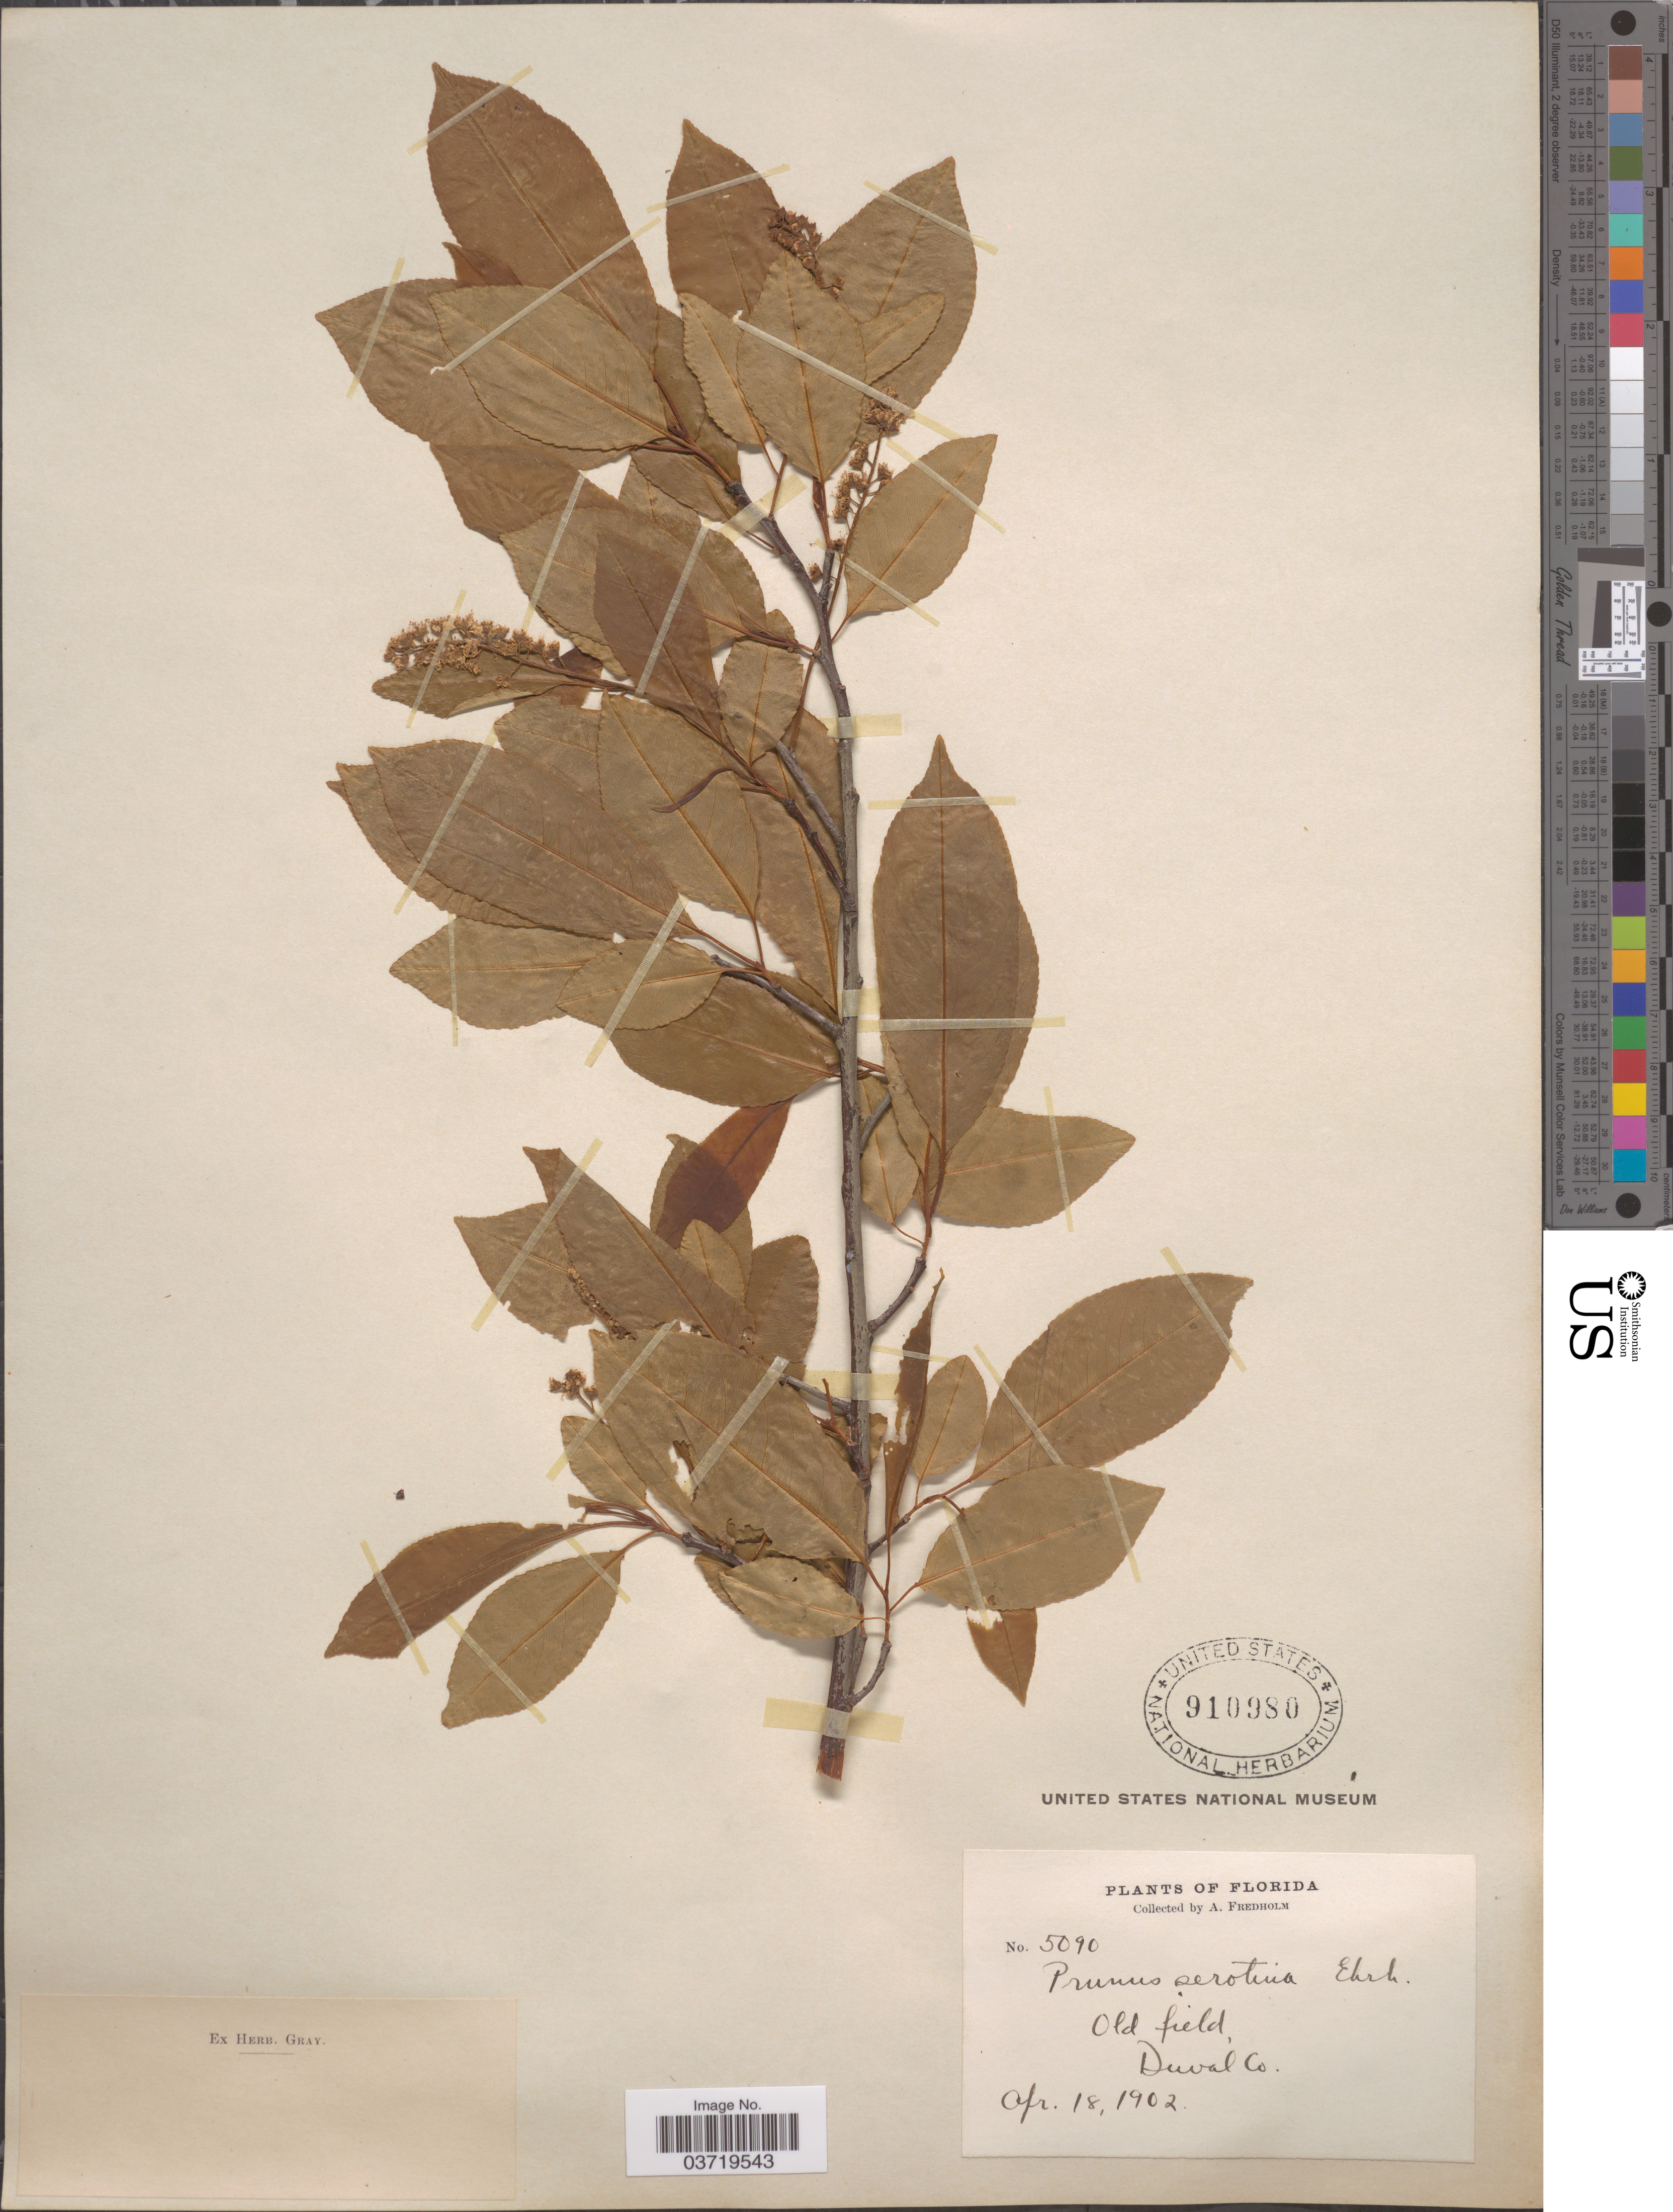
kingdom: Plantae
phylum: Tracheophyta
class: Magnoliopsida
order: Rosales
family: Rosaceae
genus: Prunus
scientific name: Prunus serotina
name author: Ehrh.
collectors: A. Fredholm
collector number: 5090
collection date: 1902-04-18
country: United States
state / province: Florida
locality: Old field, Duval Co.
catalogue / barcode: US 910980